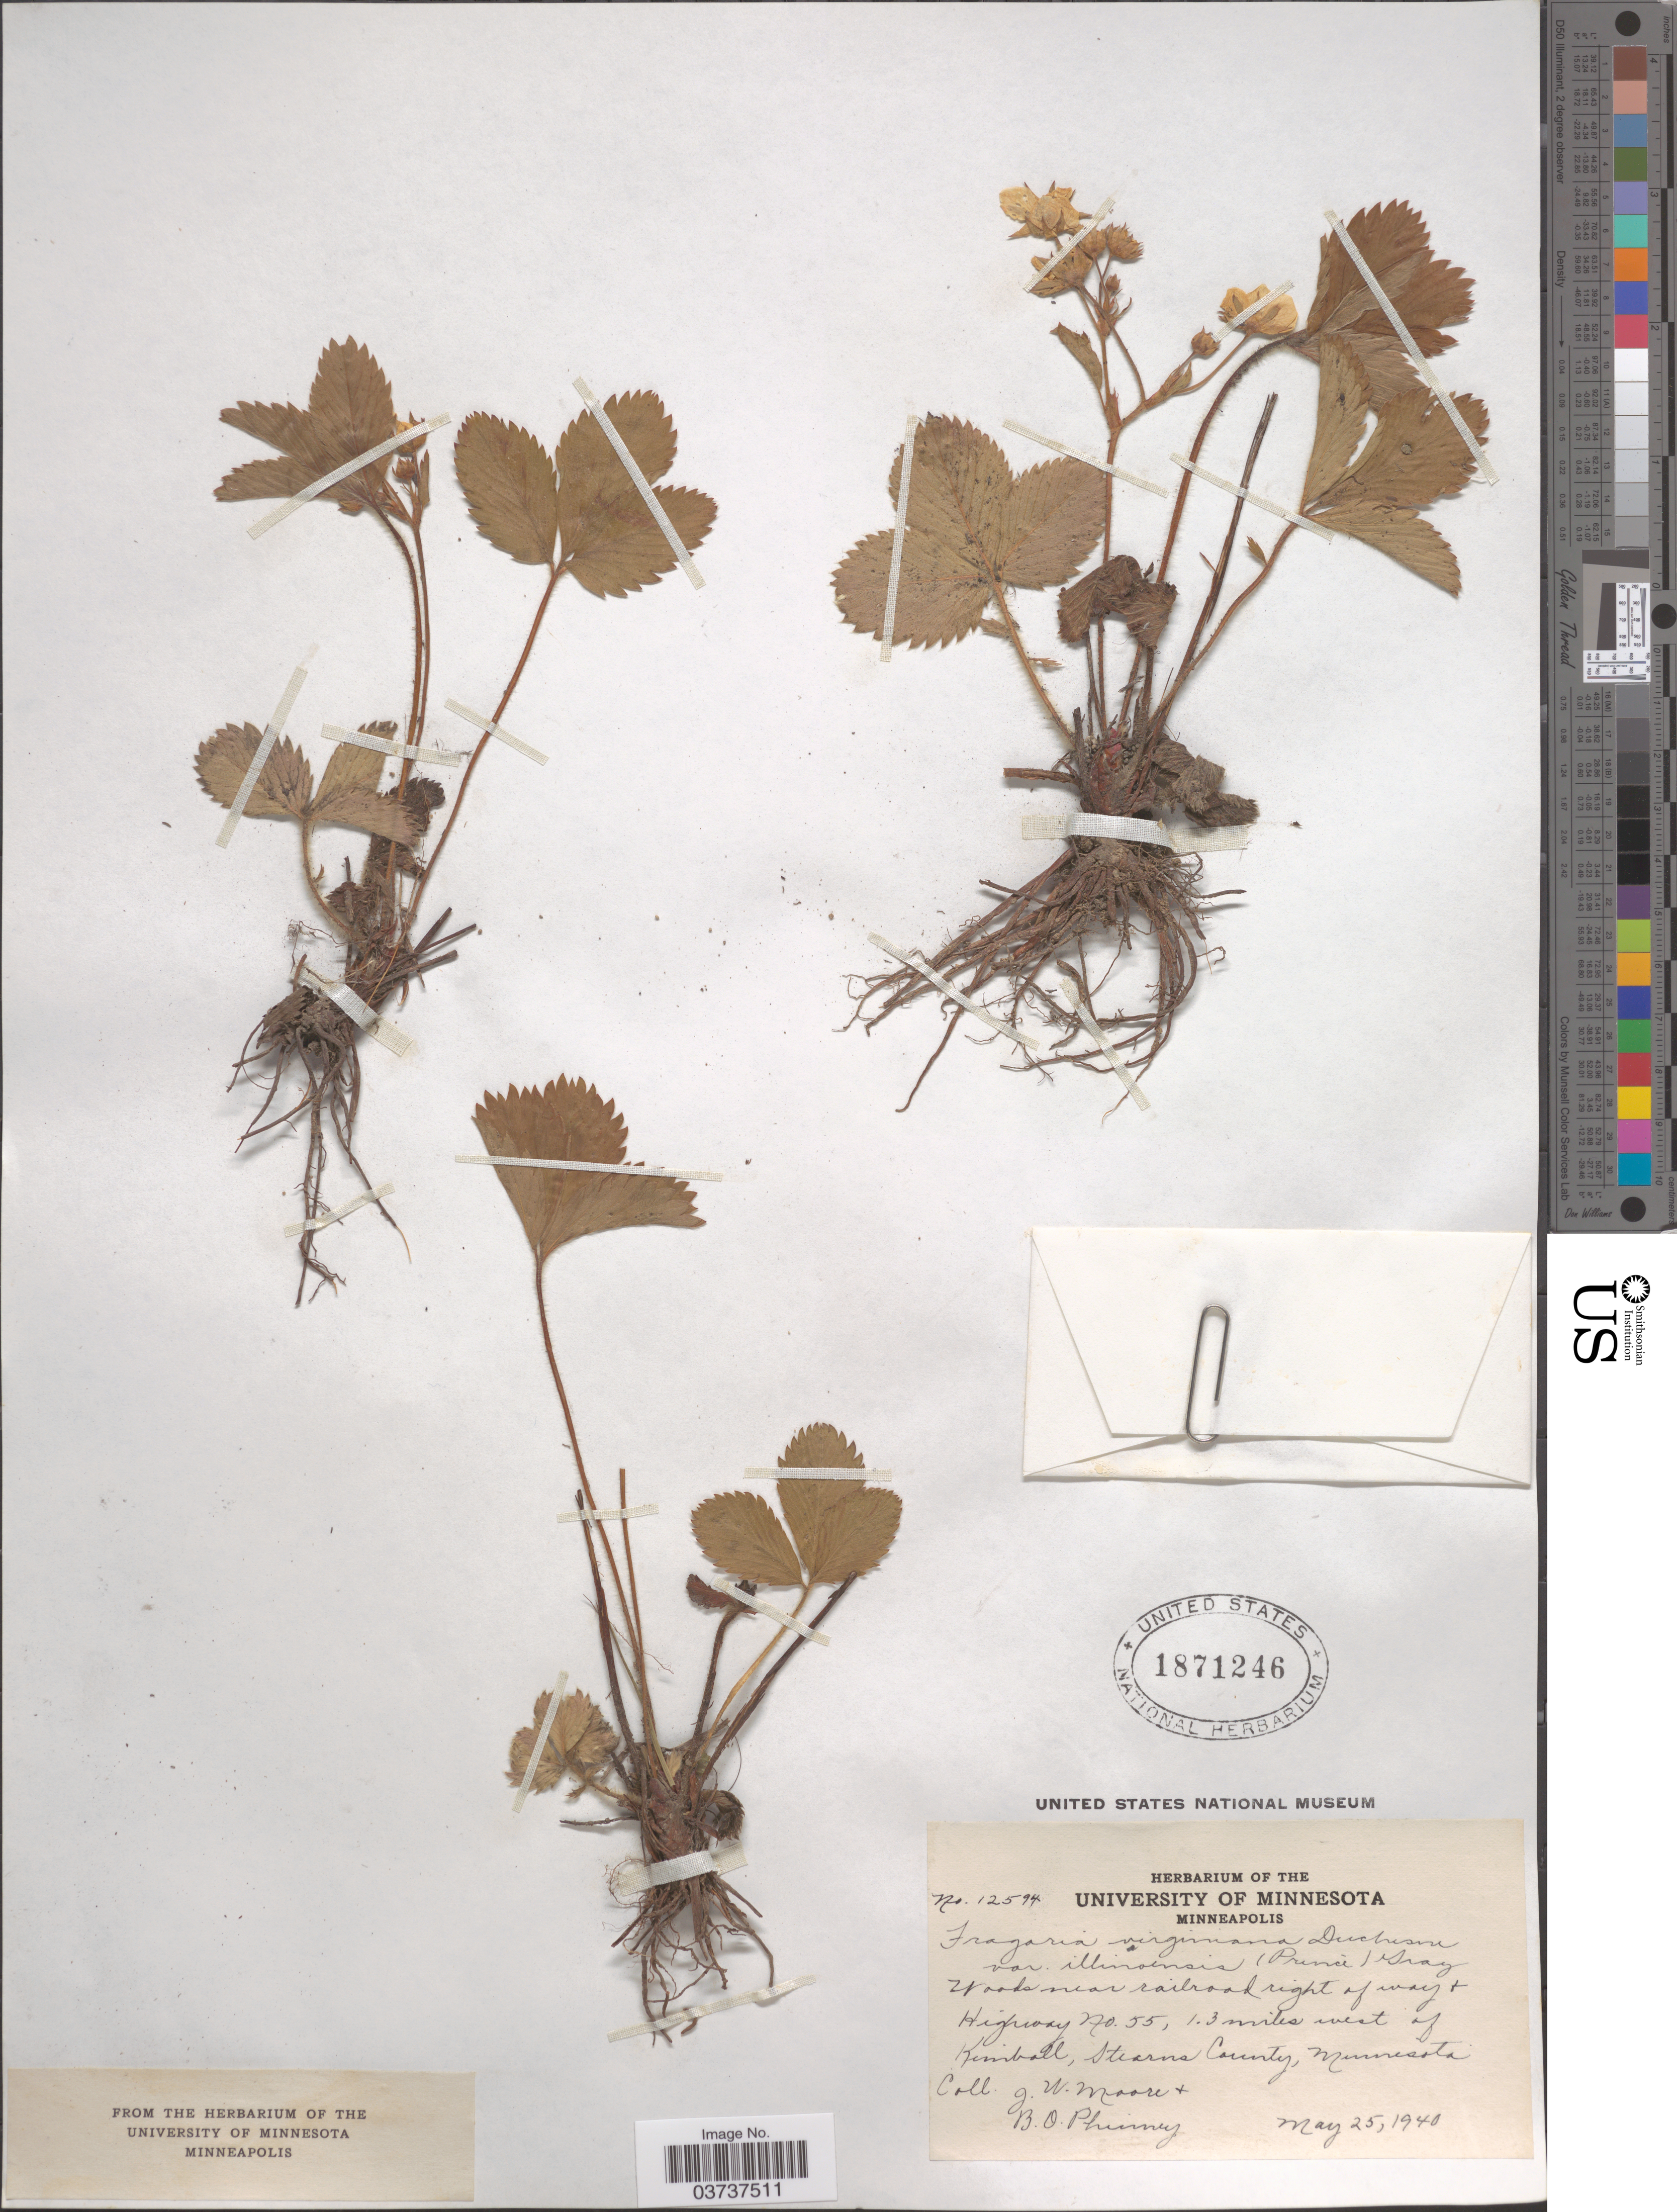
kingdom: Plantae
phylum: Tracheophyta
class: Magnoliopsida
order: Rosales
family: Rosaceae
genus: Fragaria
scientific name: Fragaria virginiana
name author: Mill.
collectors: J. Moore & B. Phinney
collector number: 12594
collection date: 1940-05-25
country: United States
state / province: Minnesota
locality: Woods near railroad right of way & Highway No. 55, 1.3 miles west of Kimball, Stearns County.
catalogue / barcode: US 1871246